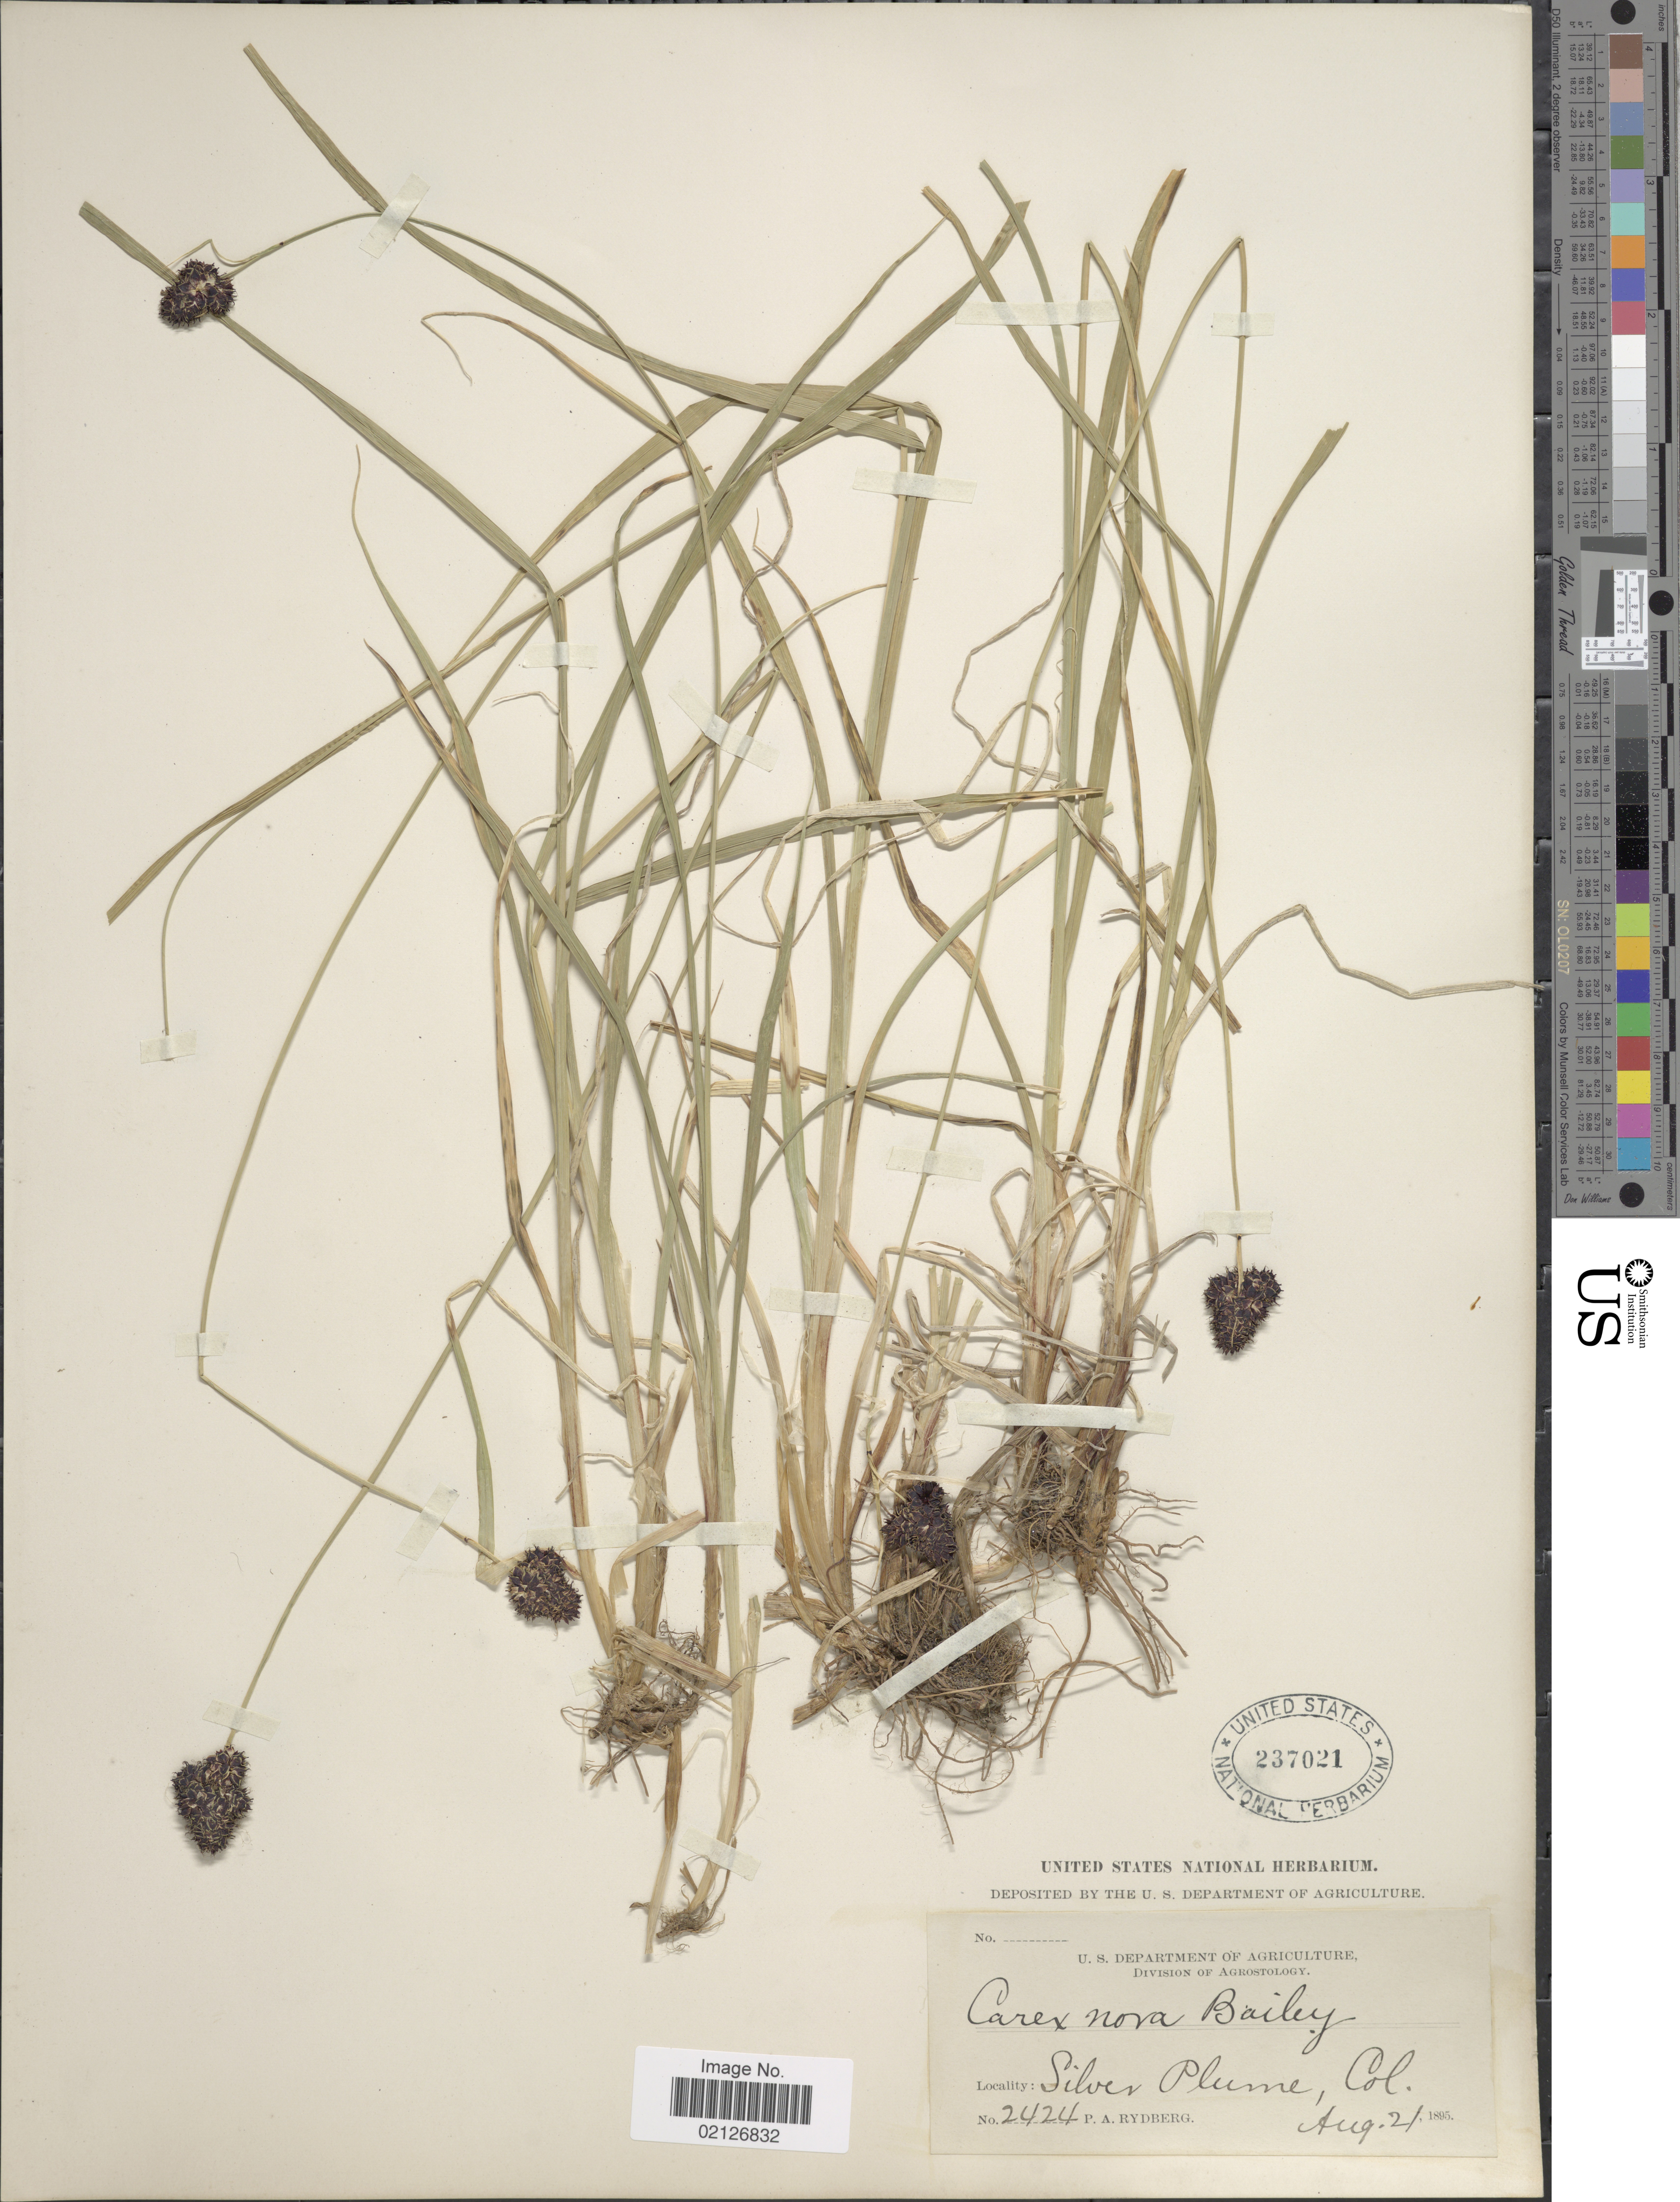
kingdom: Plantae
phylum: Tracheophyta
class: Liliopsida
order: Poales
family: Cyperaceae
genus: Carex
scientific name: Carex nova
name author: L.H. Bailey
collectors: P. A. Rydberg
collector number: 2424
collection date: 1895-08-21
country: United States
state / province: Colorado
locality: Silve Plume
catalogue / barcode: US 237021